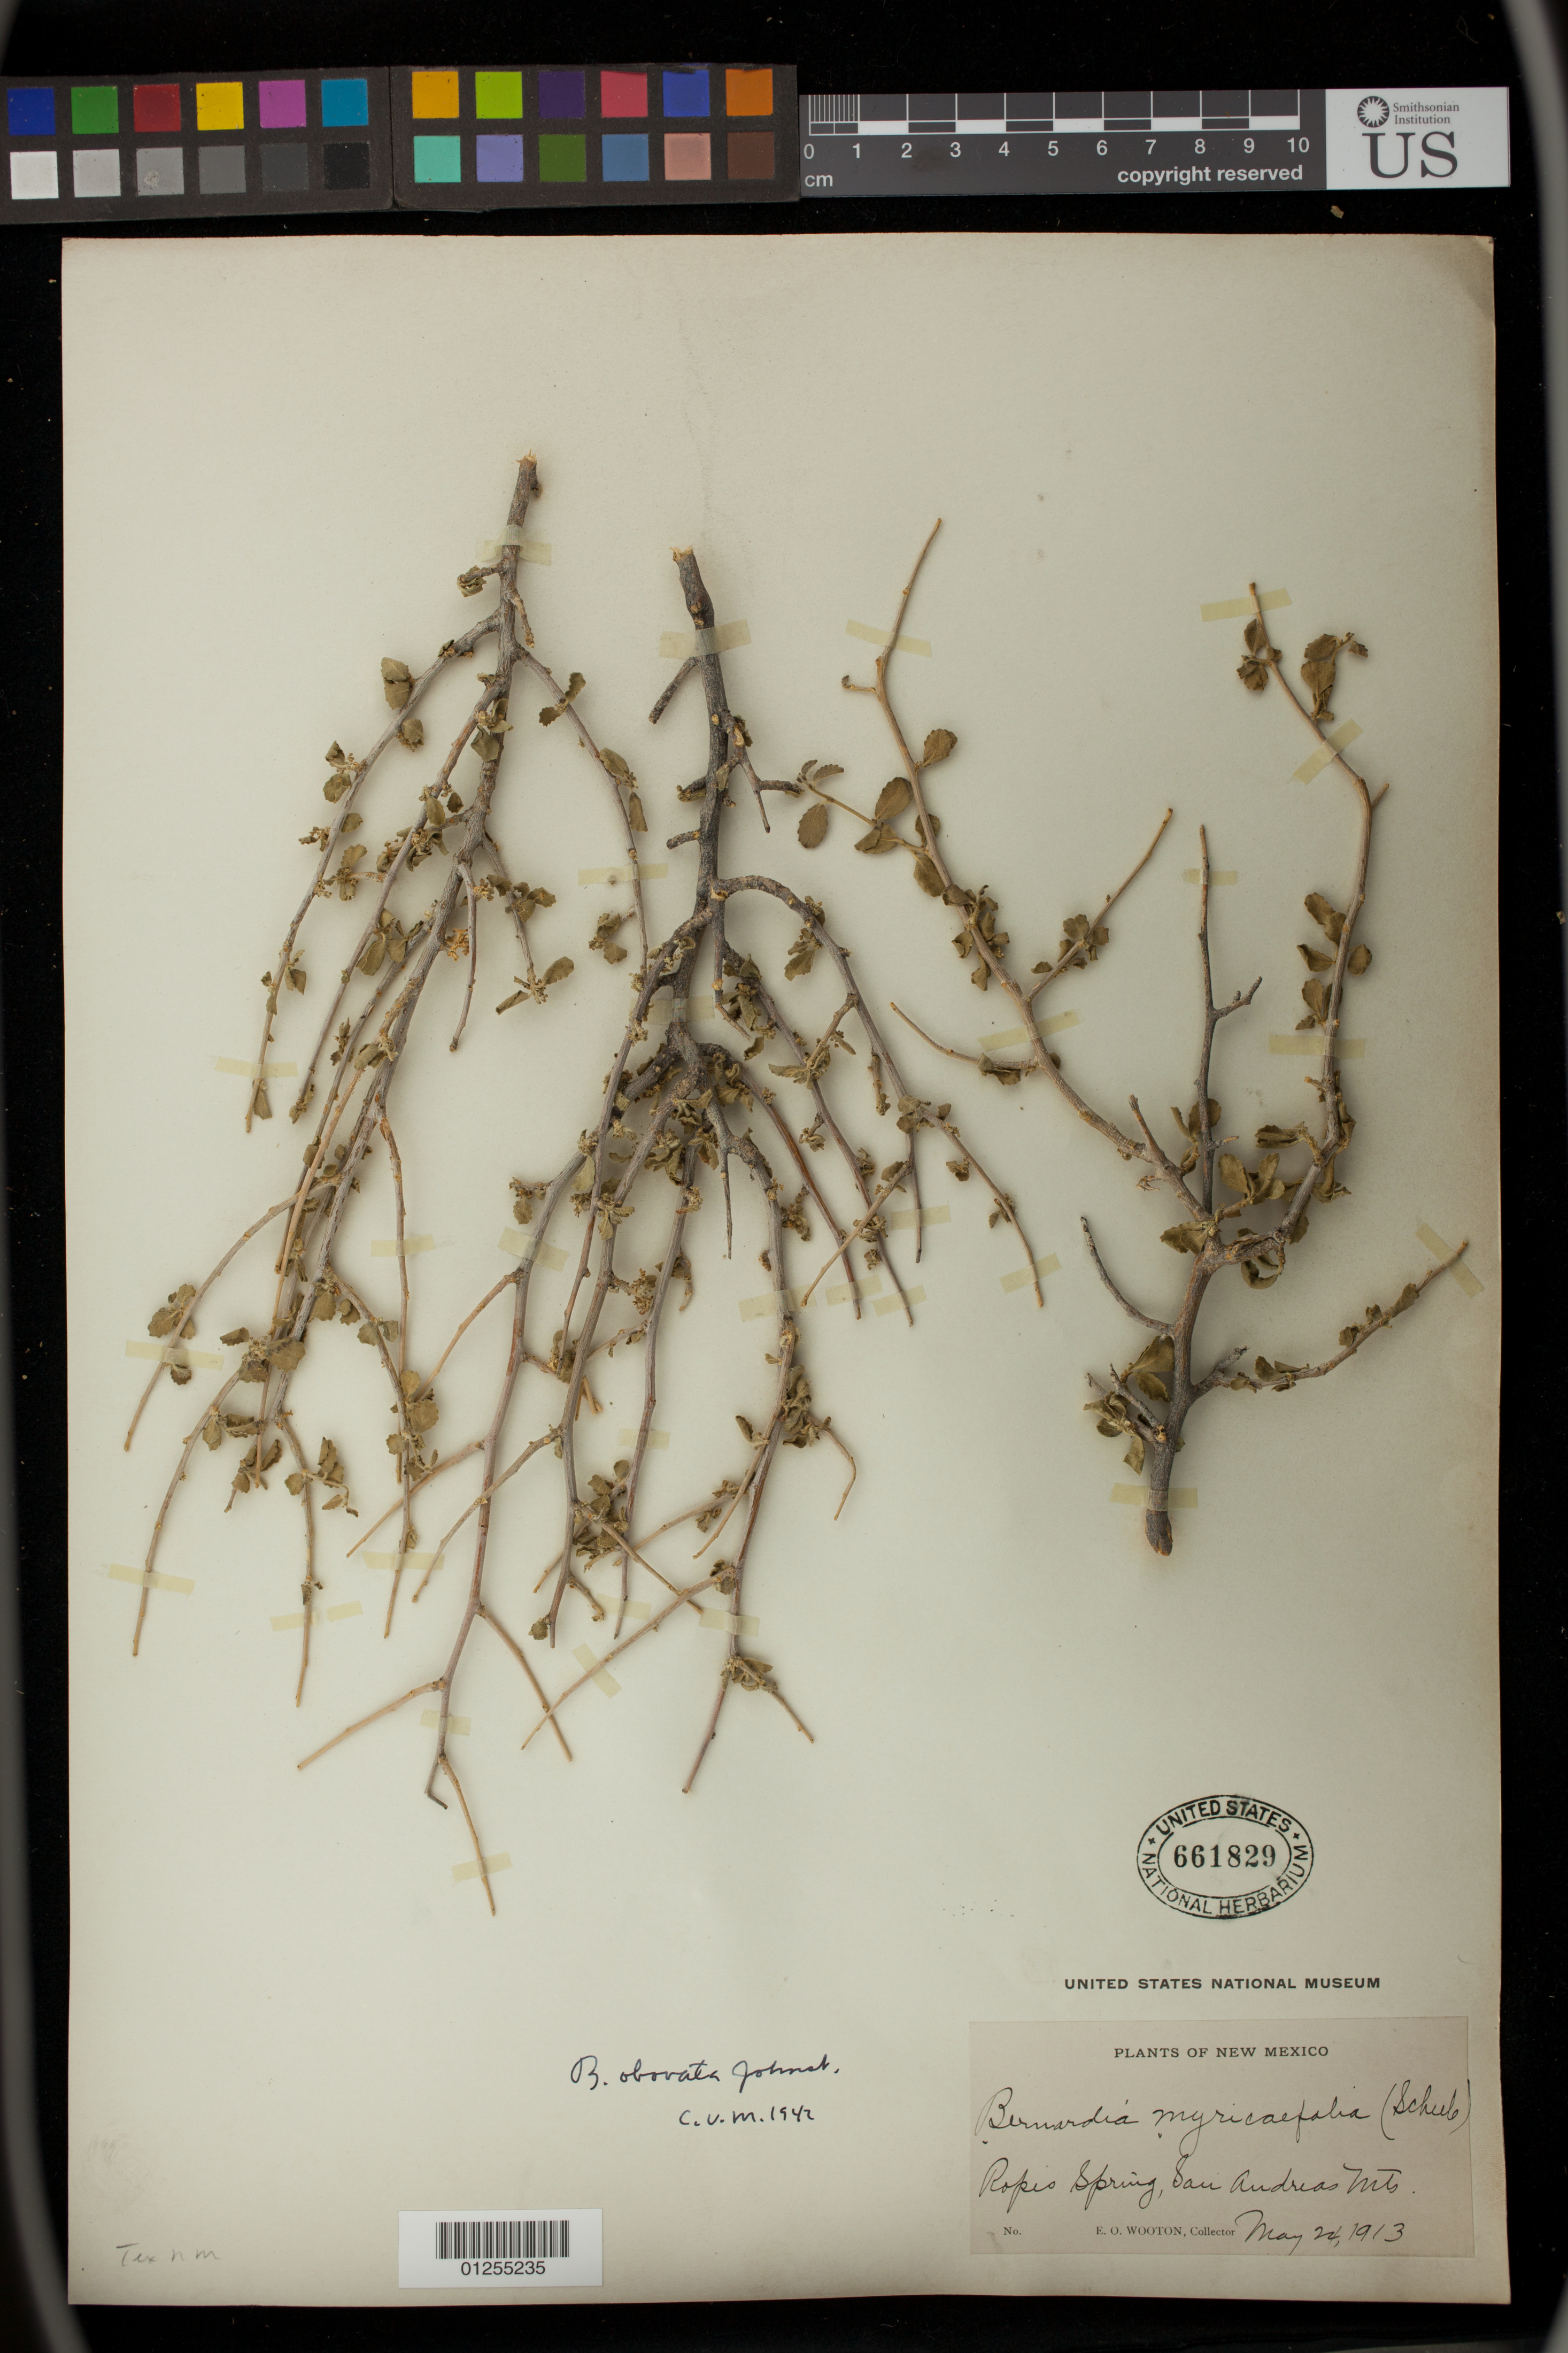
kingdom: Plantae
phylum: Tracheophyta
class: Magnoliopsida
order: Malpighiales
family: Euphorbiaceae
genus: Bernardia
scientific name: Bernardia myricifolia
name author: (Scheele) S. Watson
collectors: E. O. Wooton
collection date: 1913-05-24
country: United States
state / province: New Mexico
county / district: Socorro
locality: Ropis Spring, San Andres Mountains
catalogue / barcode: US 661829